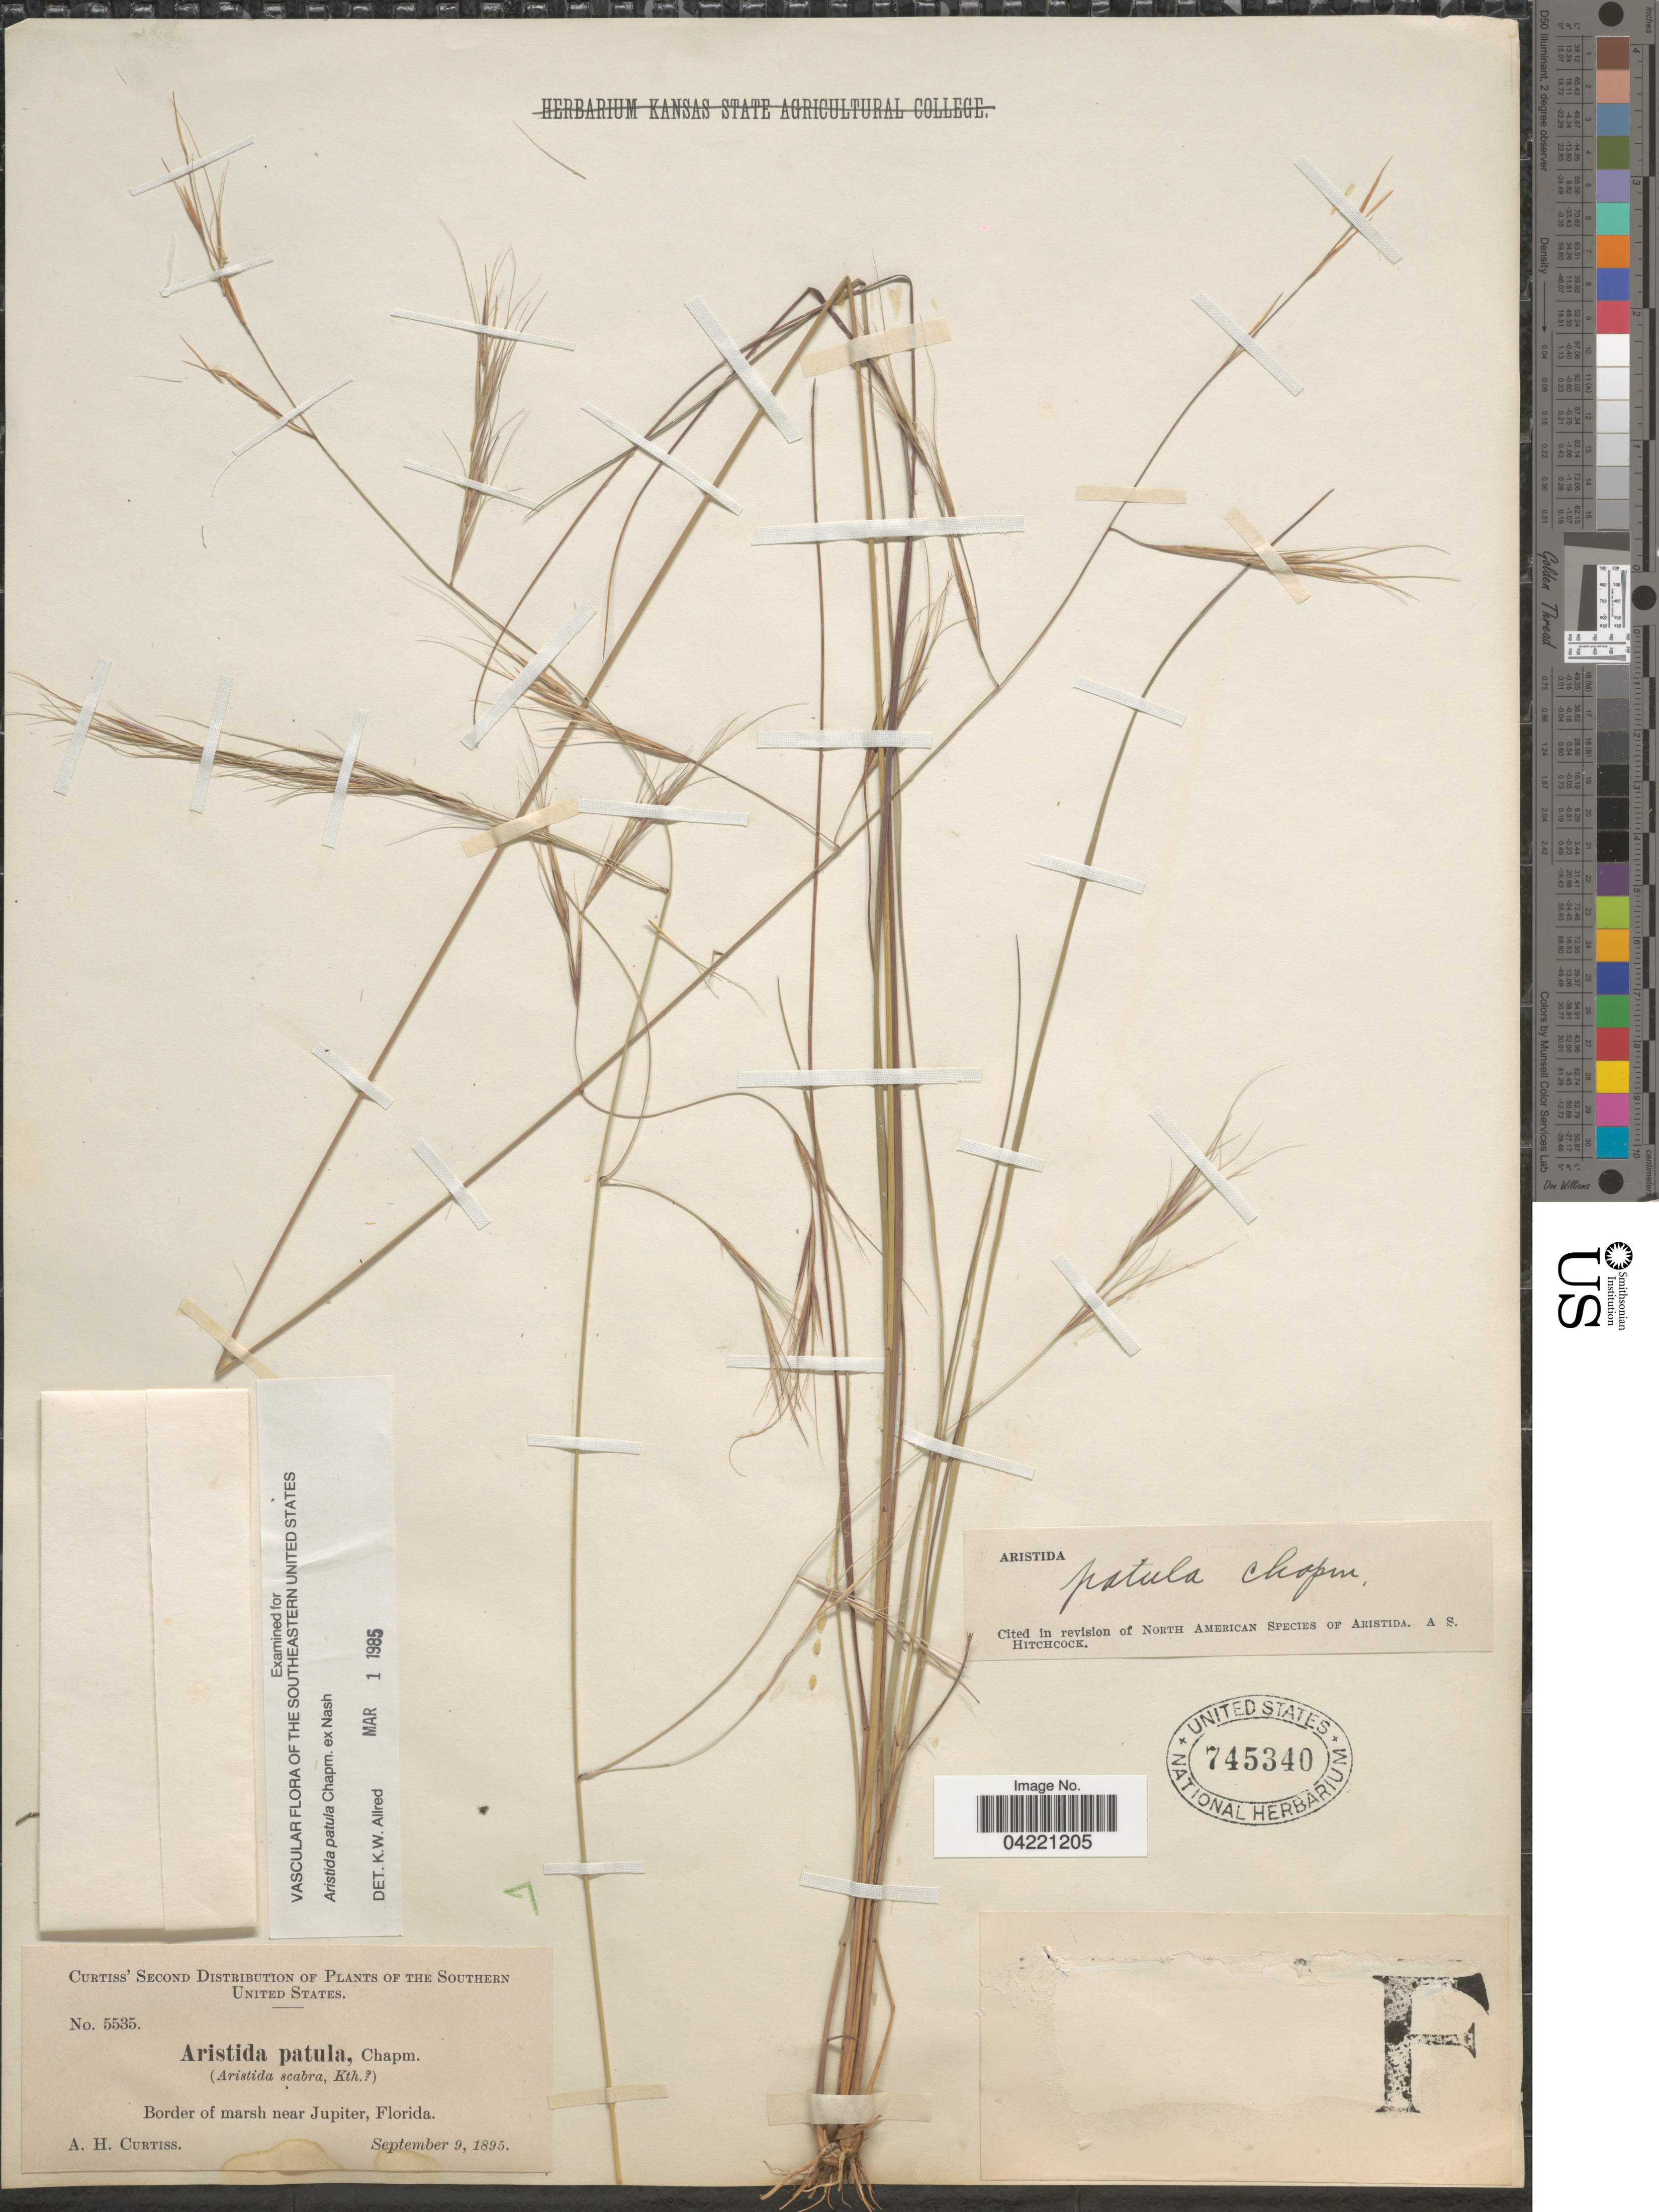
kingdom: Plantae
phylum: Tracheophyta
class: Liliopsida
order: Poales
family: Poaceae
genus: Aristida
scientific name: Aristida patula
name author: Chapm. ex Nash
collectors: A. H. Curtiss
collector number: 5535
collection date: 1895-09-09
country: United States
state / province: Florida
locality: Southern United States. Border of marsh near Jupiter.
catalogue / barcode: US 745340